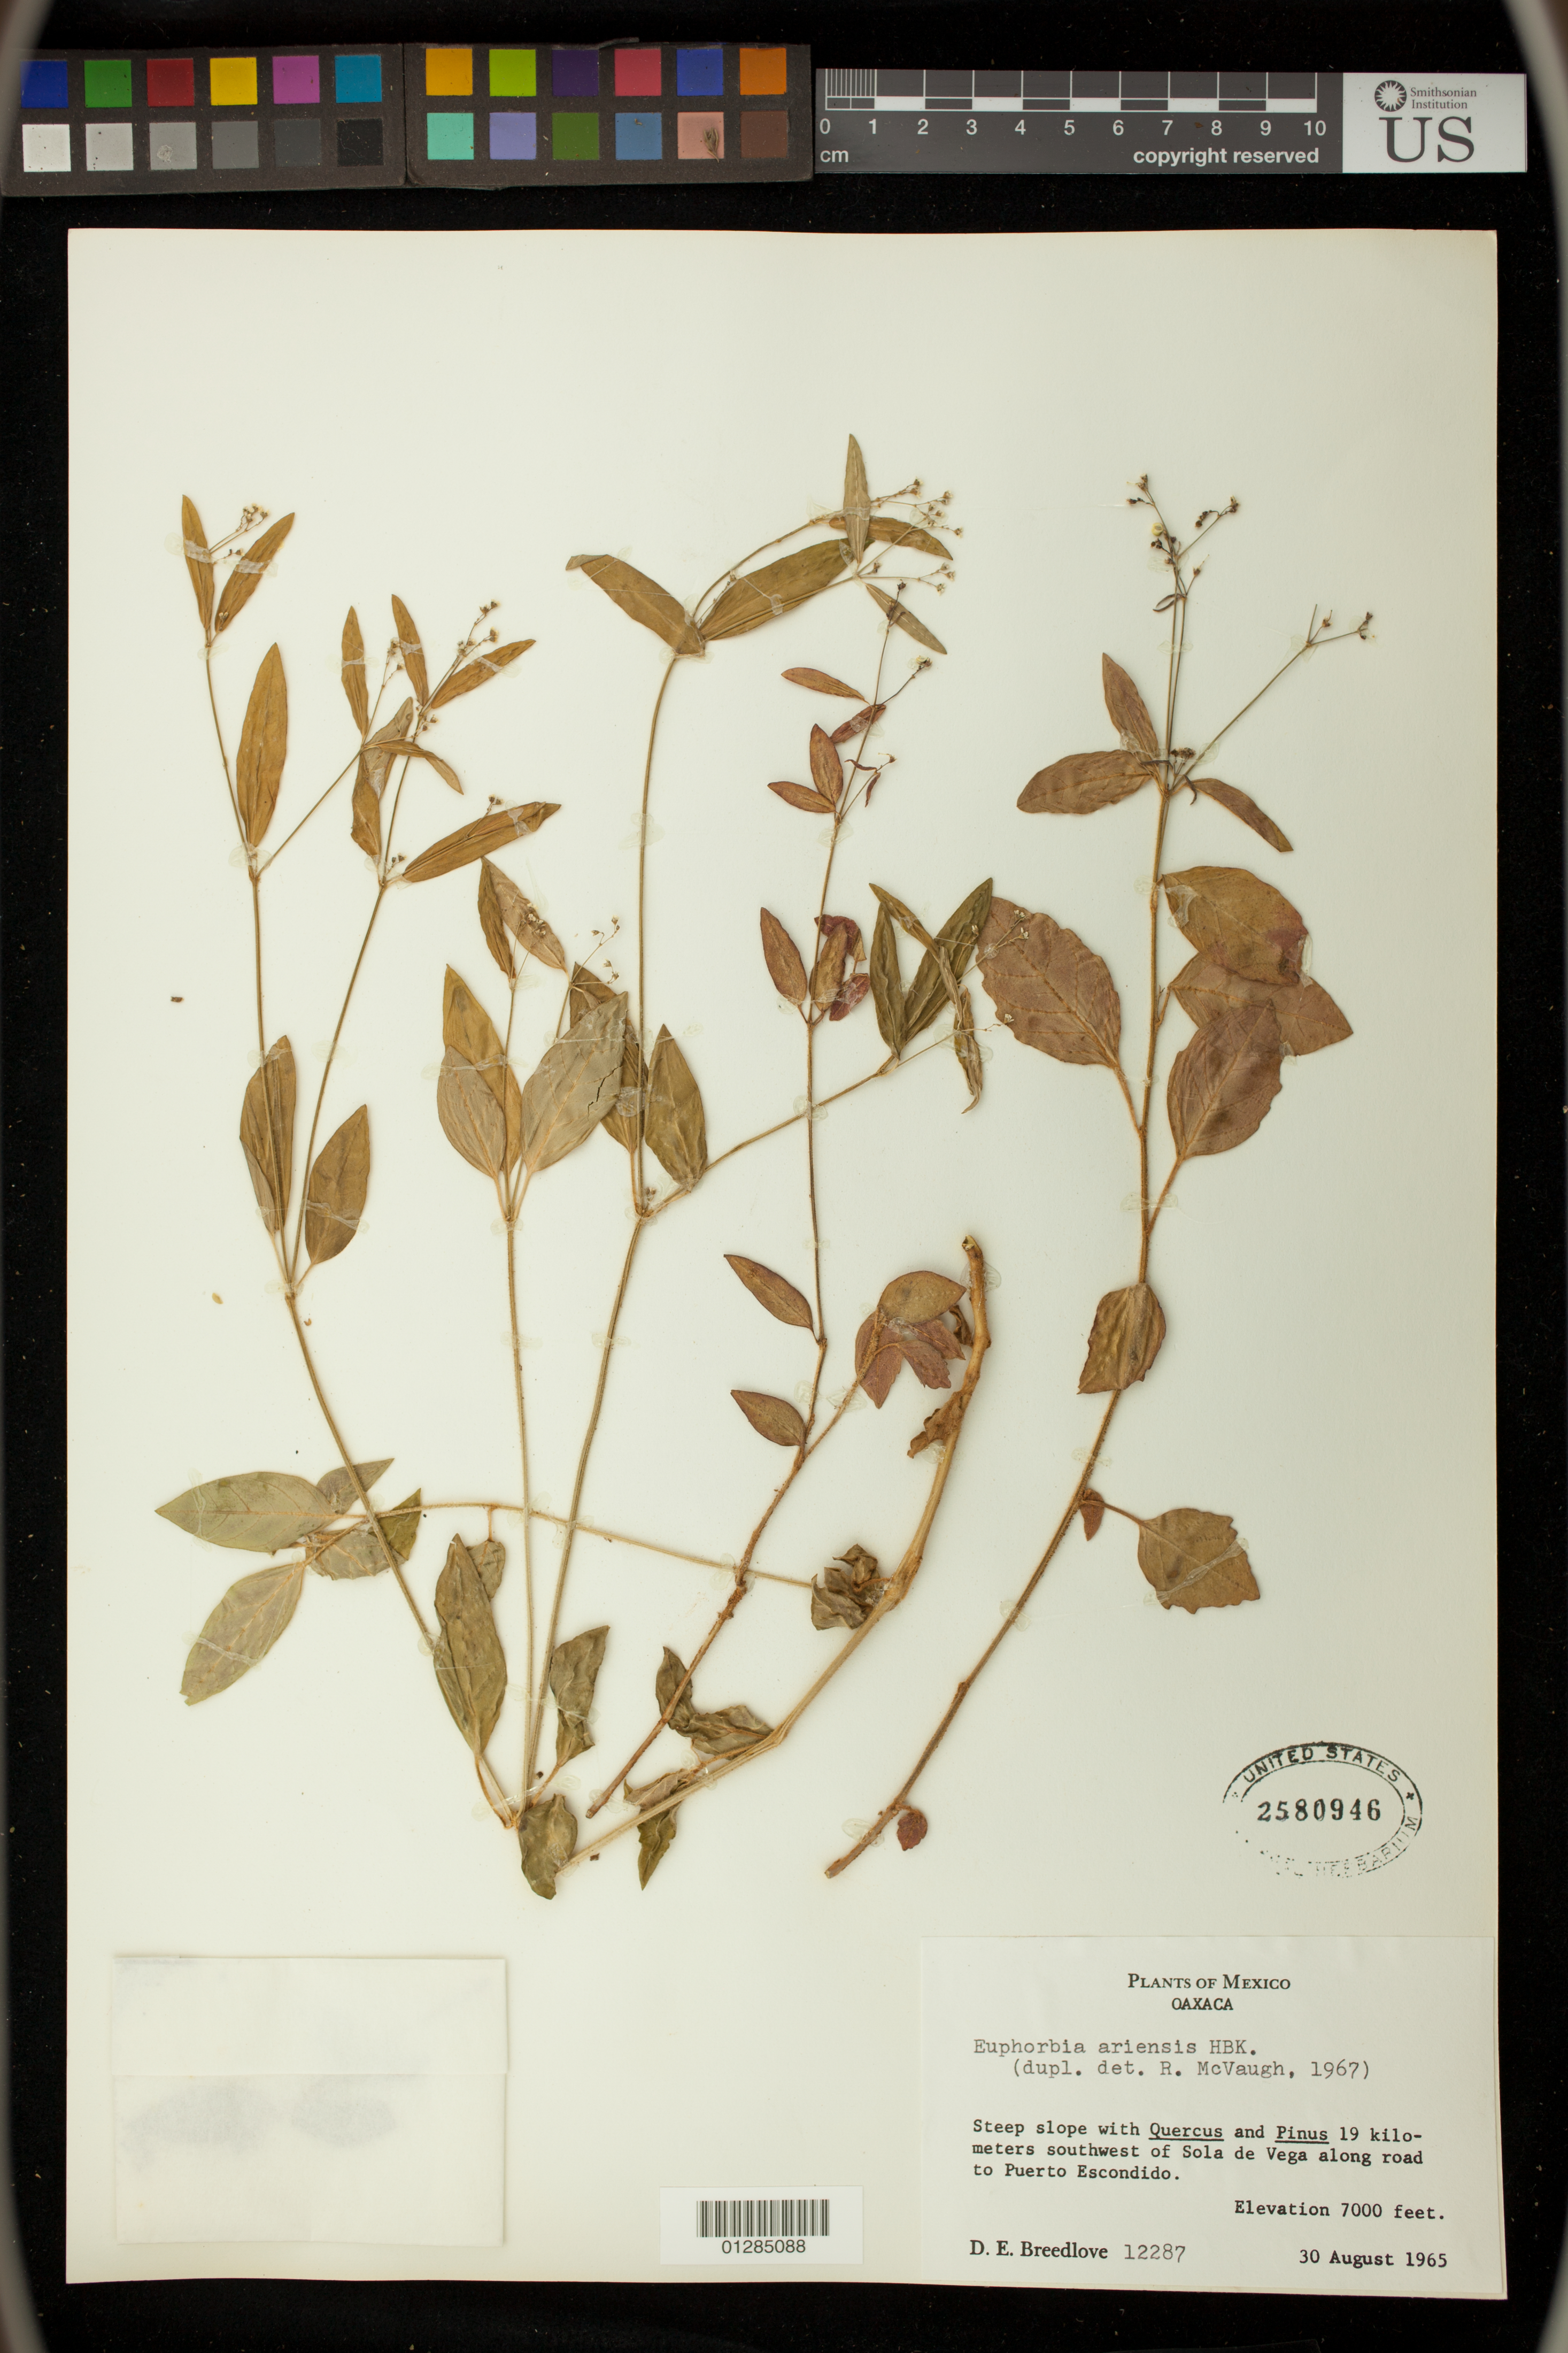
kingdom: Plantae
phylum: Tracheophyta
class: Magnoliopsida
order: Malpighiales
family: Euphorbiaceae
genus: Euphorbia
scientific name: Euphorbia ariensis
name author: Kunth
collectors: D. E. Breedlove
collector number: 12287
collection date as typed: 30 Aug 1965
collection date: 1965-08-30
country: Mexico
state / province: Oaxaca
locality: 19 kilometers southwest of Sola de Vega along road to Puerto Escondido.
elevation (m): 2134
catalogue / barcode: US 2580946